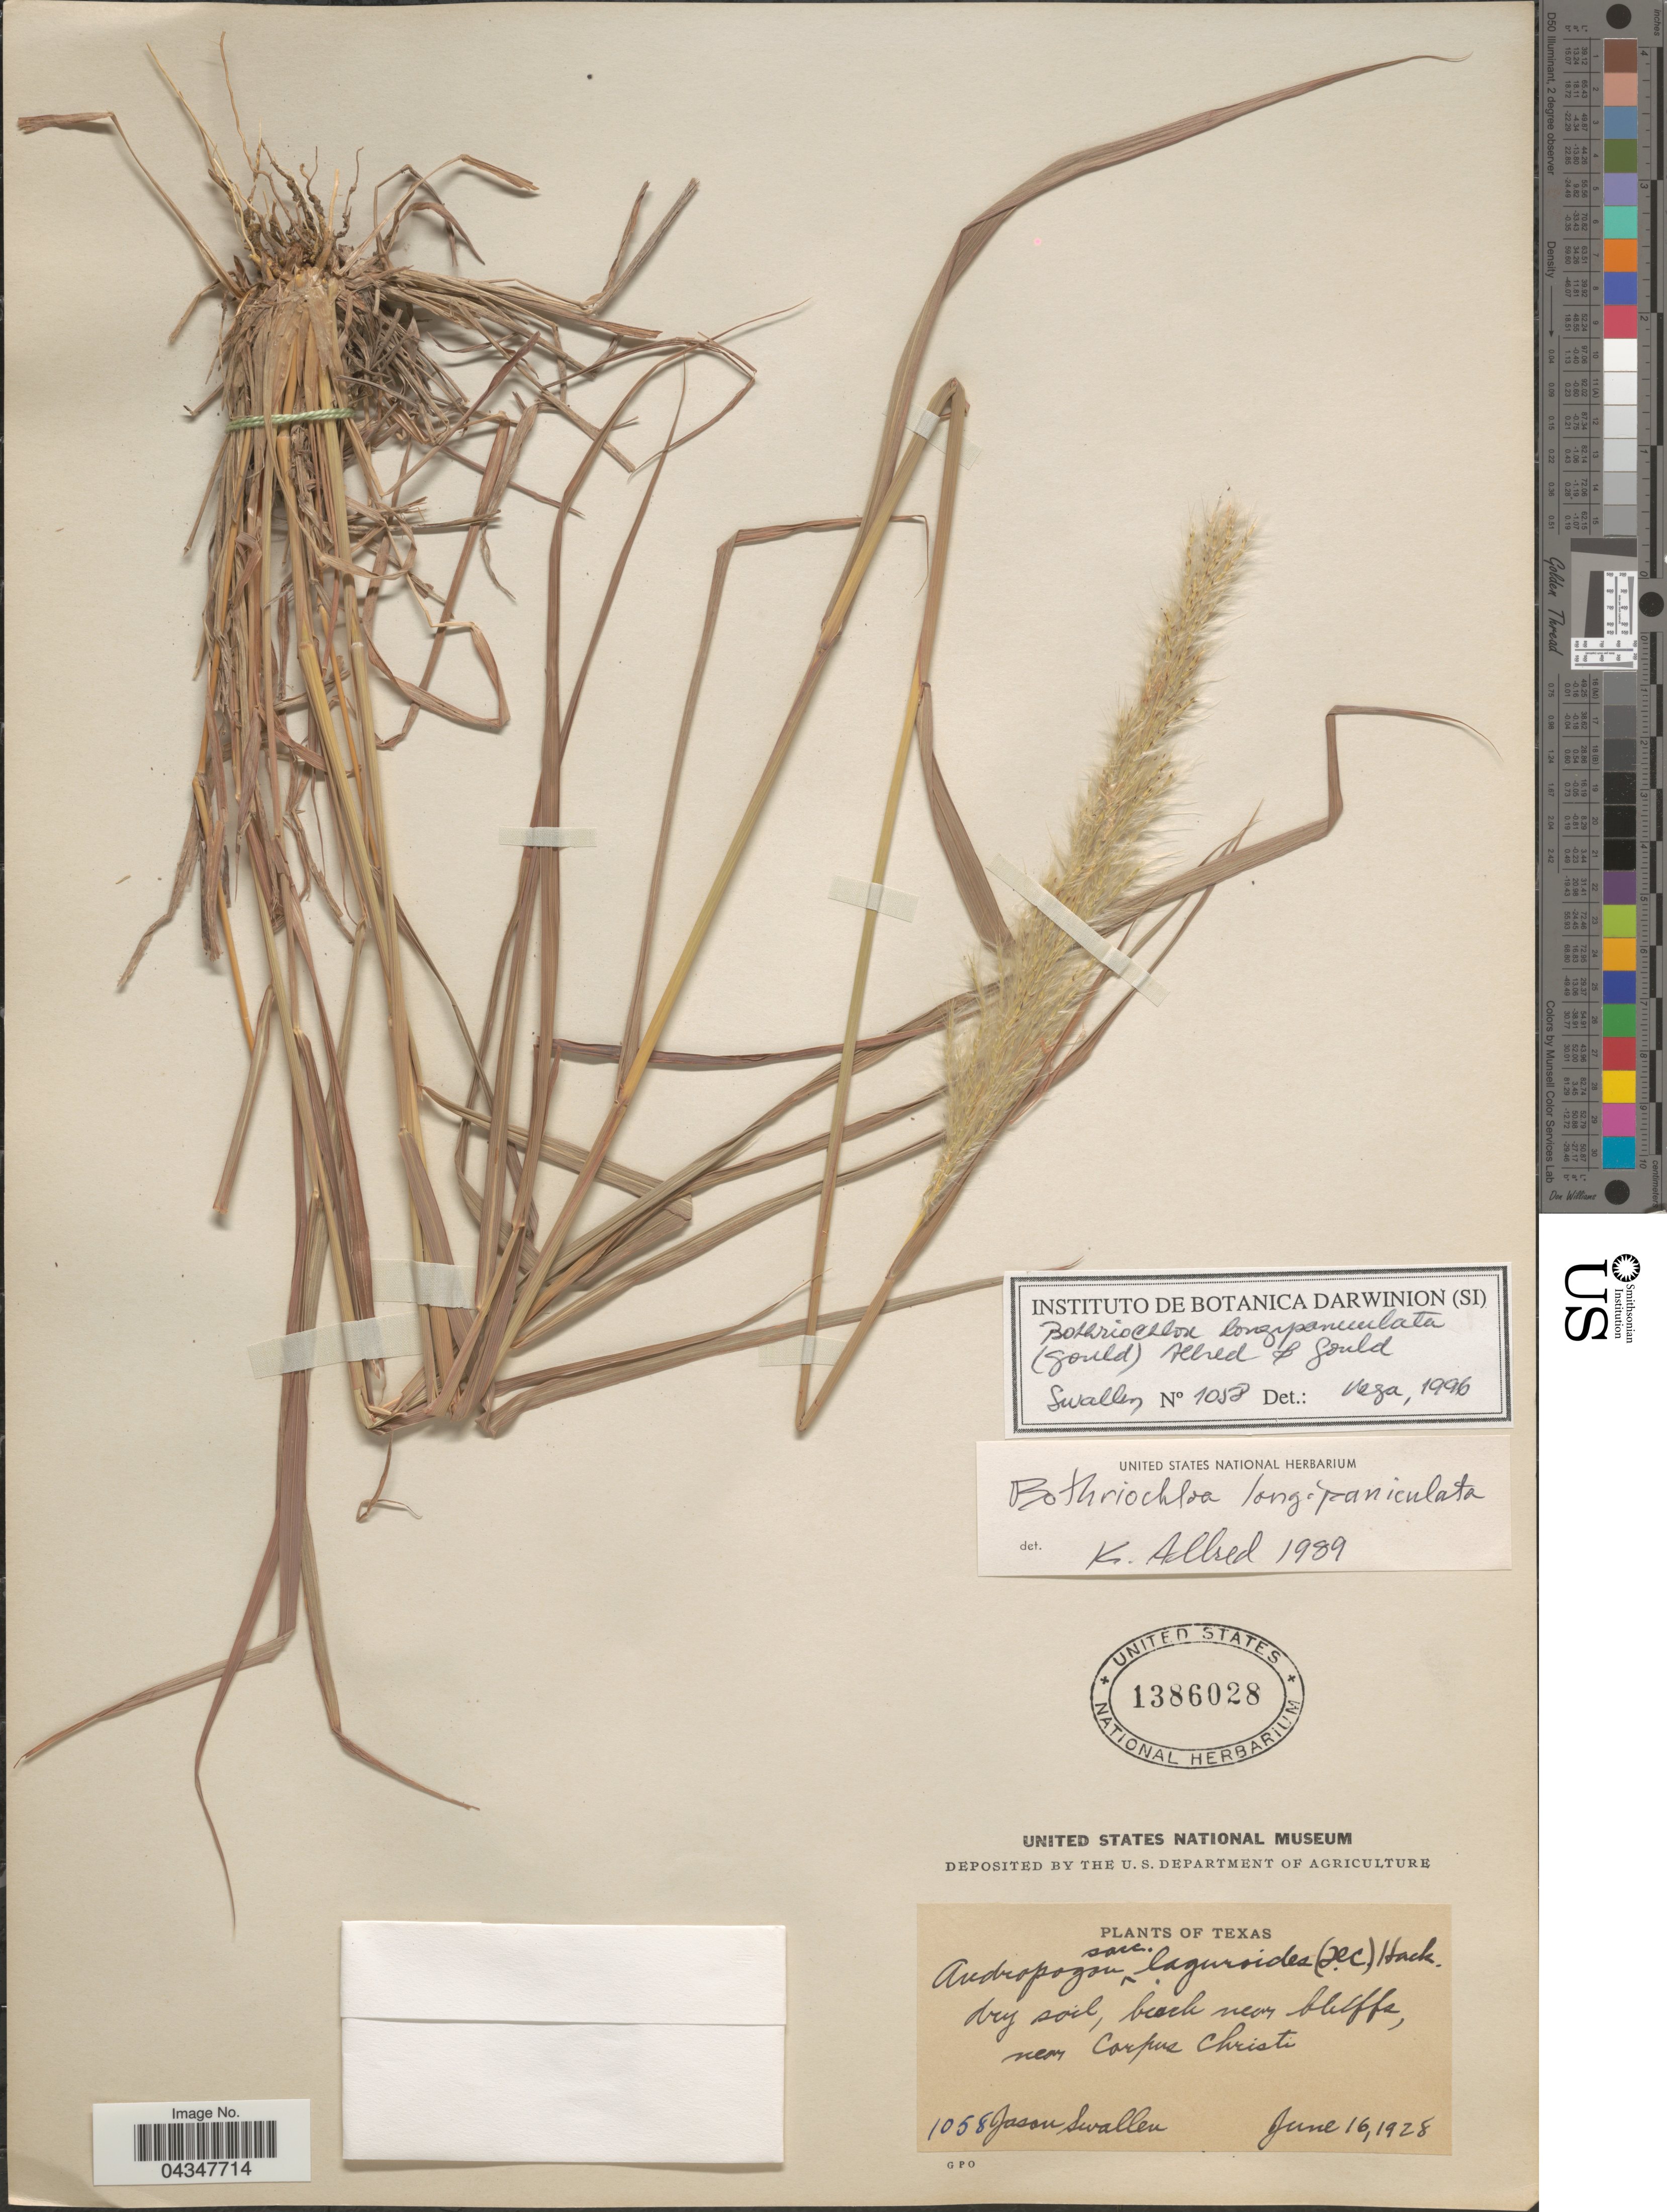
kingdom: Plantae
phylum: Tracheophyta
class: Liliopsida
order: Poales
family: Poaceae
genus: Bothriochloa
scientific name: Bothriochloa longipaniculata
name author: (Gould) Allred & Gould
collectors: J. R. Swallen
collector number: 1058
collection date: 1928-06-16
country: United States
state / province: Texas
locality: Dry soil, beach near bliffs, near Corpus Christi.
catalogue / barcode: US 1386028